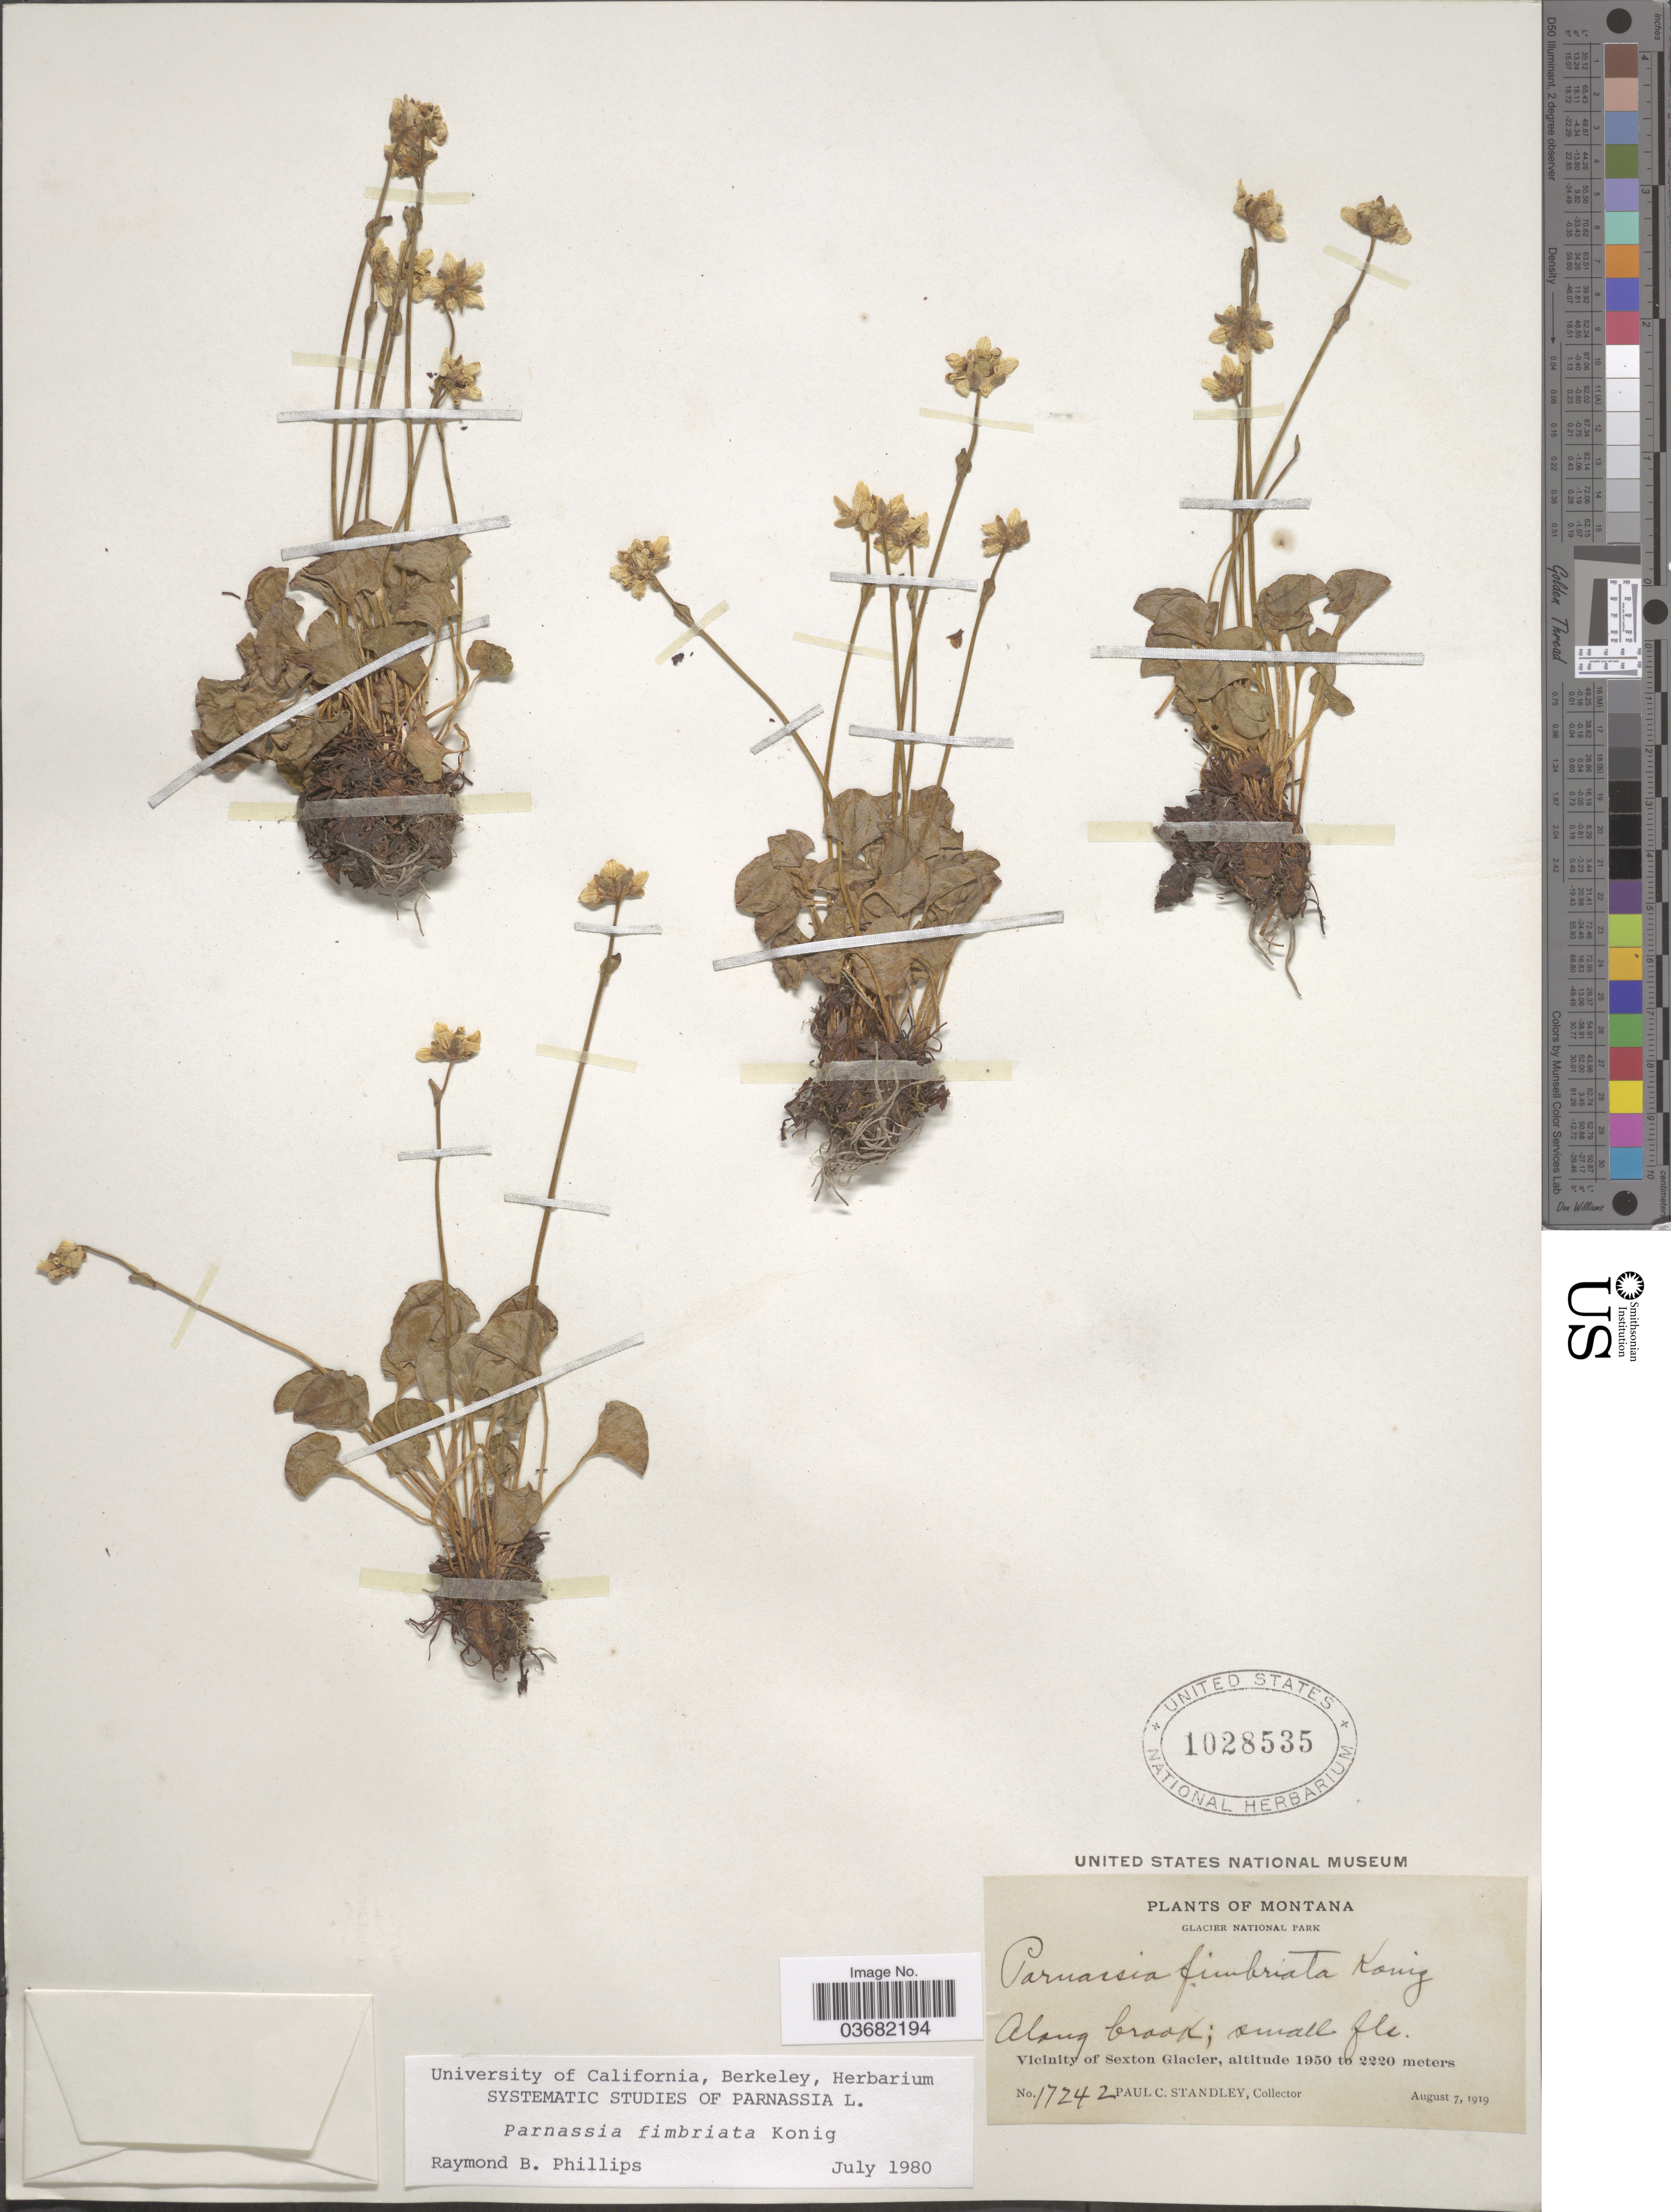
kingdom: Plantae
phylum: Tracheophyta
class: Magnoliopsida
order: Celastrales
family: Parnassiaceae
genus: Parnassia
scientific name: Parnassia fimbriata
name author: K.D. Koenig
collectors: P. C. Standley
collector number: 17242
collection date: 1919-08-07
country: United States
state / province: Montana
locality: Glacier National Park. Vicinity of Sexton Glacier.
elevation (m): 1950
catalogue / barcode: US 1028535